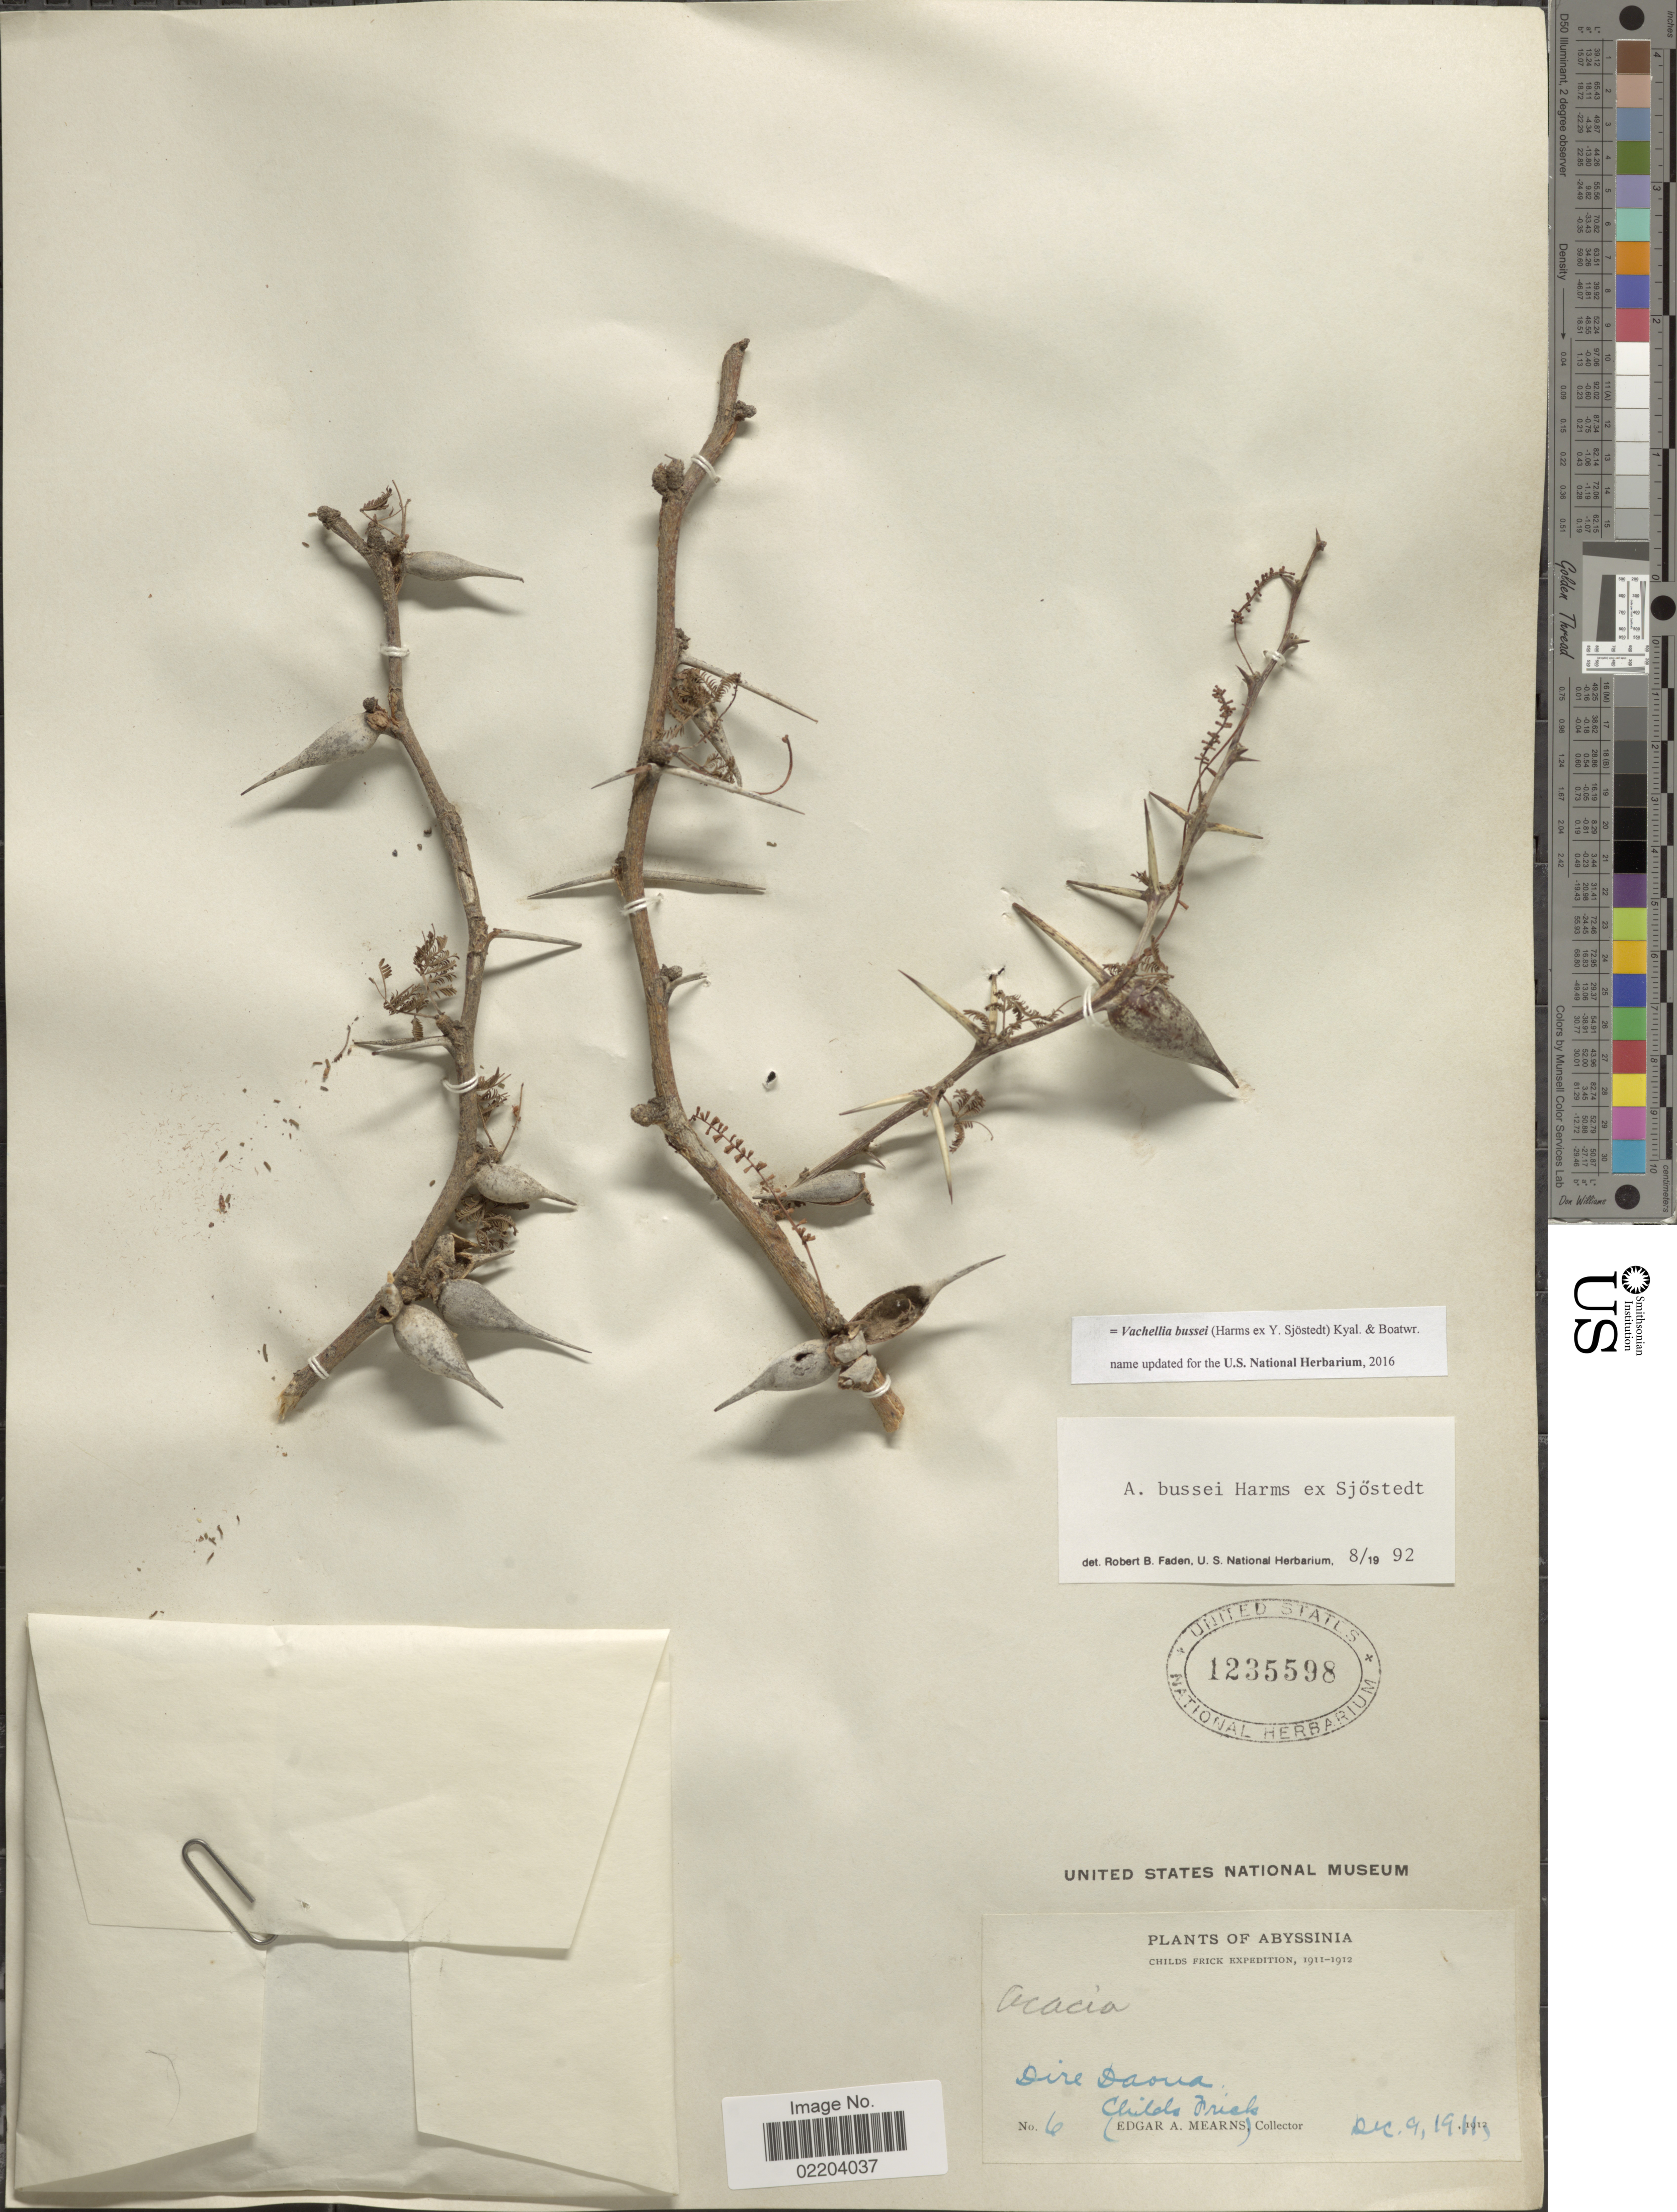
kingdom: Plantae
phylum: Tracheophyta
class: Magnoliopsida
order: Fabales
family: Fabaceae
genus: Vachellia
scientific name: Vachellia bussei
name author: (Harms ex Sjöstedt) Kyal. & Boatwr.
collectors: C. Frick & E. A. Mearns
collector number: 6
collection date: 1911-12-09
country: Eritrea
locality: Abyssinia. Dire Daoua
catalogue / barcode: US 1235598